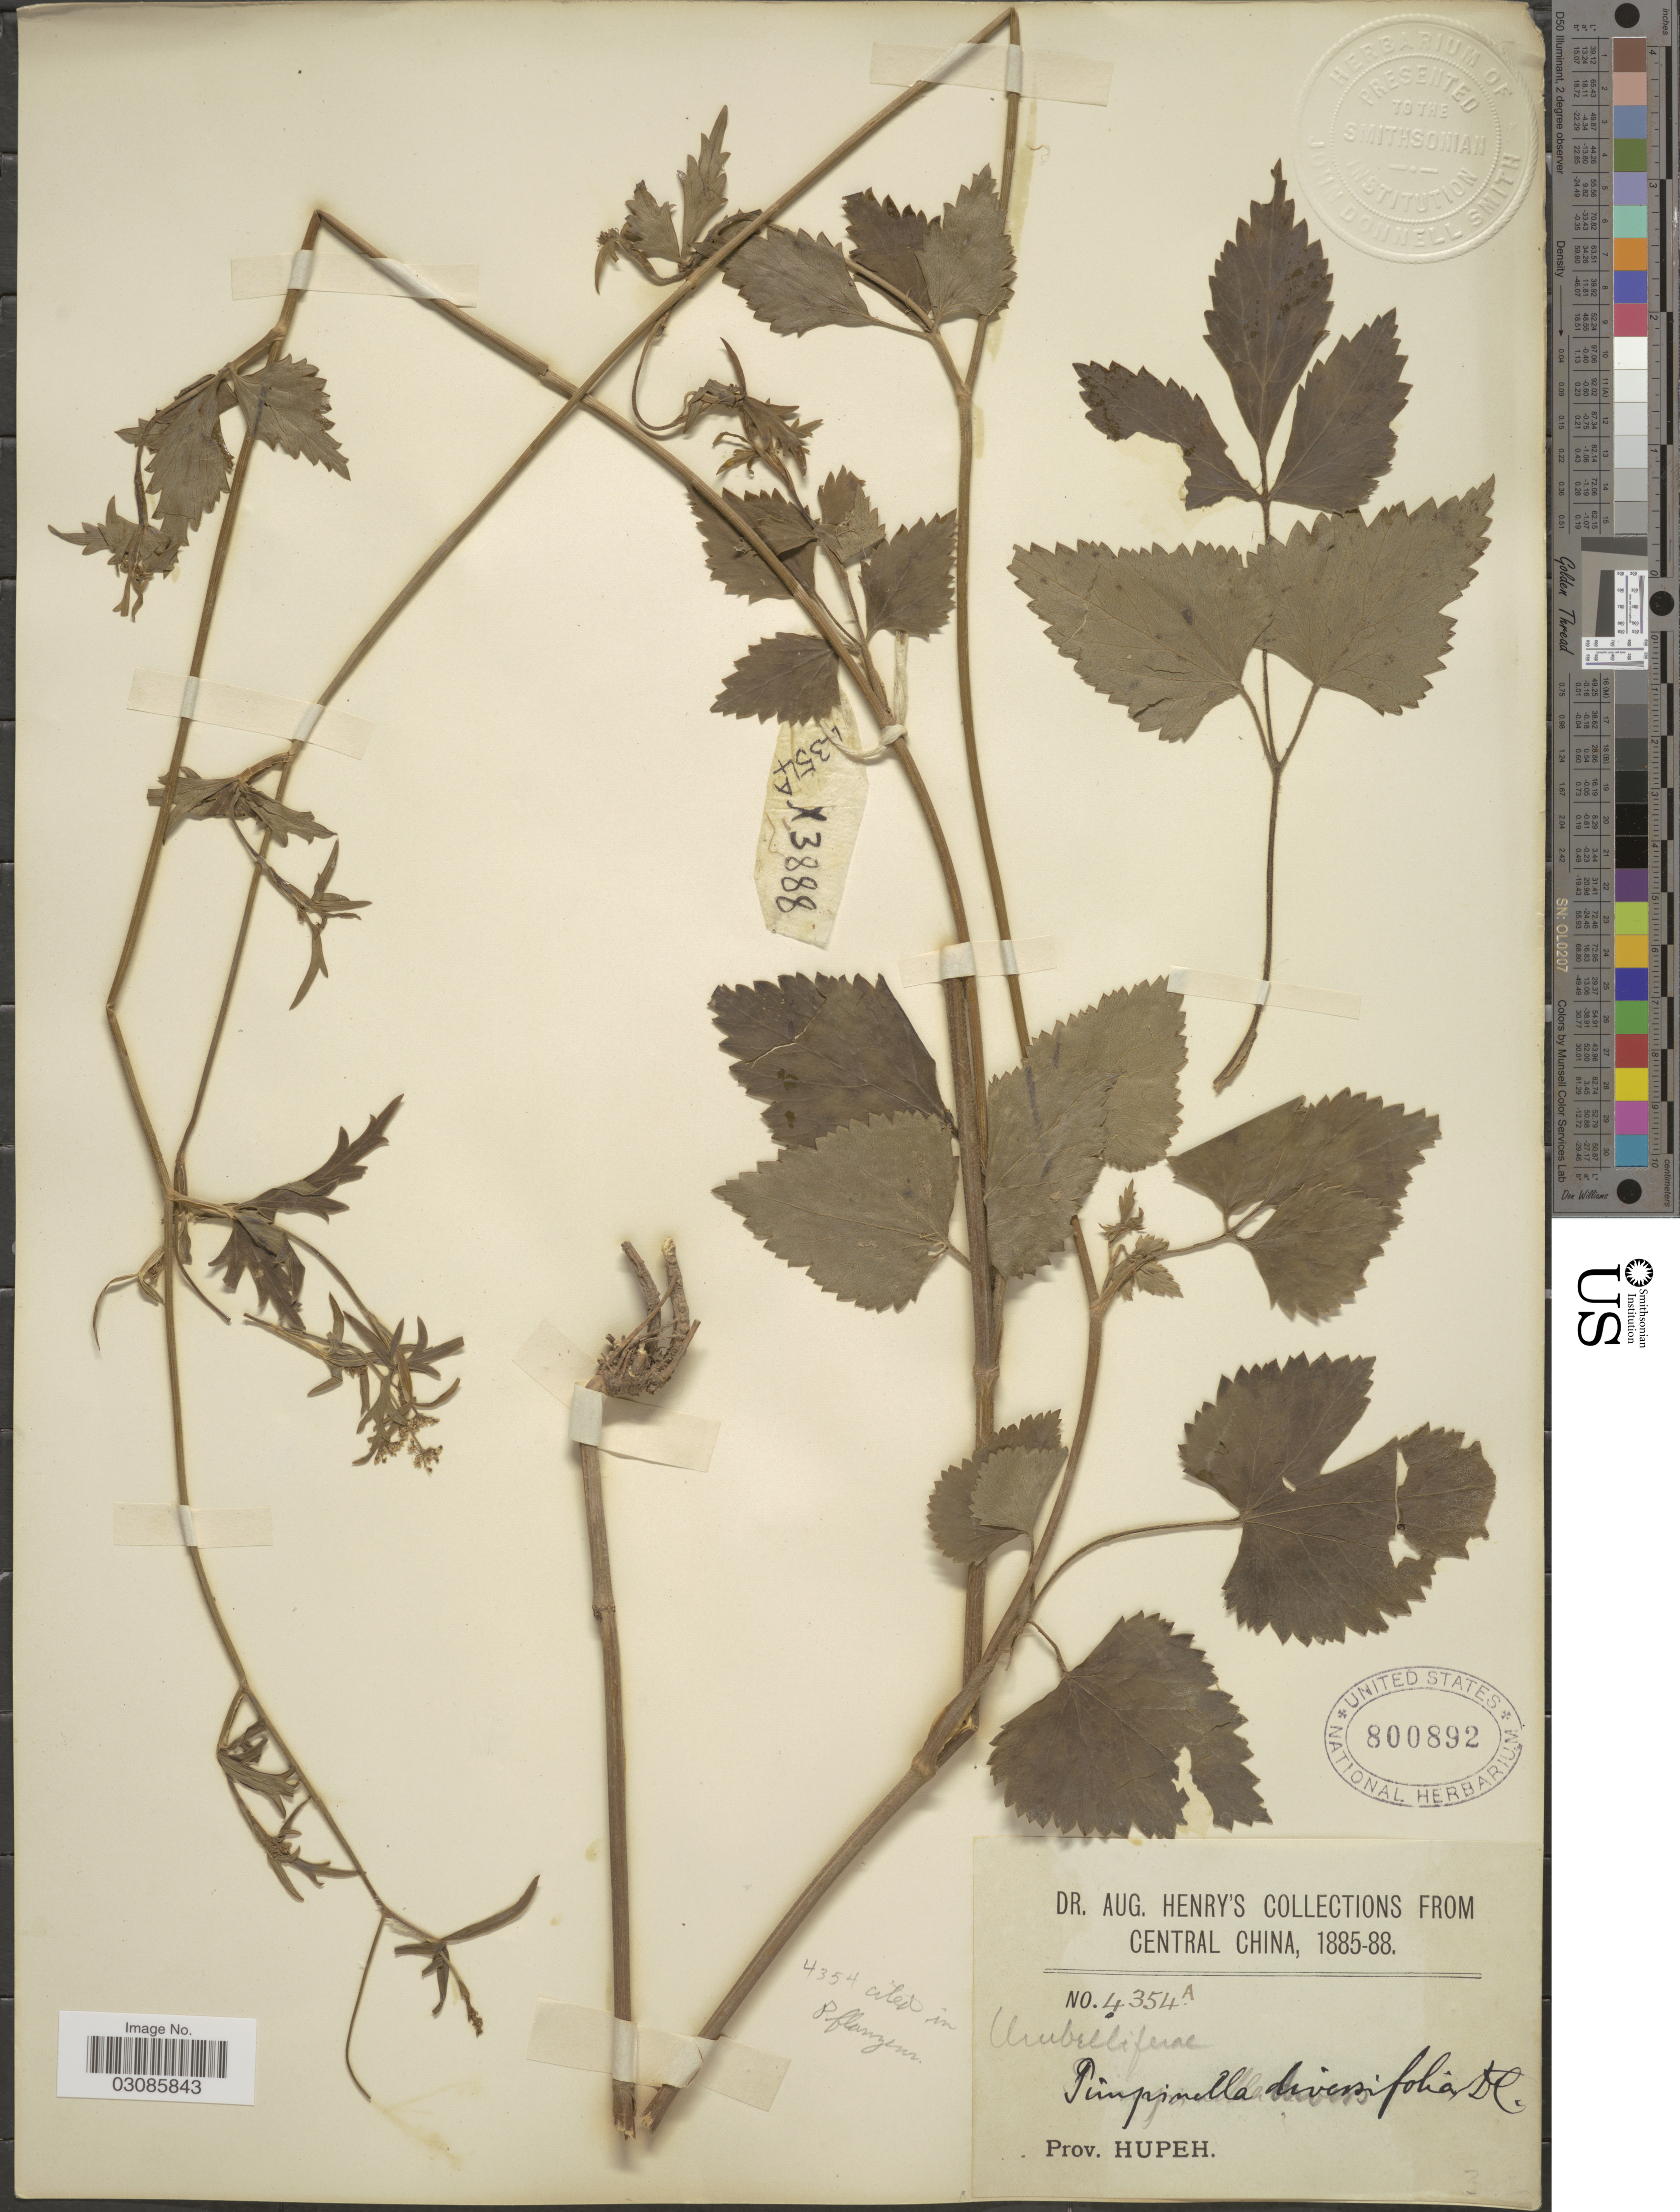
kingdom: Plantae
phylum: Tracheophyta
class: Magnoliopsida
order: Apiales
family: Apiaceae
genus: Pimpinella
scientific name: Pimpinella diversifolia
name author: DC.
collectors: A. Henry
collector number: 4354 A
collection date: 1885/1888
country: China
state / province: Hubei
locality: Central China. Prov. Hupeh.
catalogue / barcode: US 800892